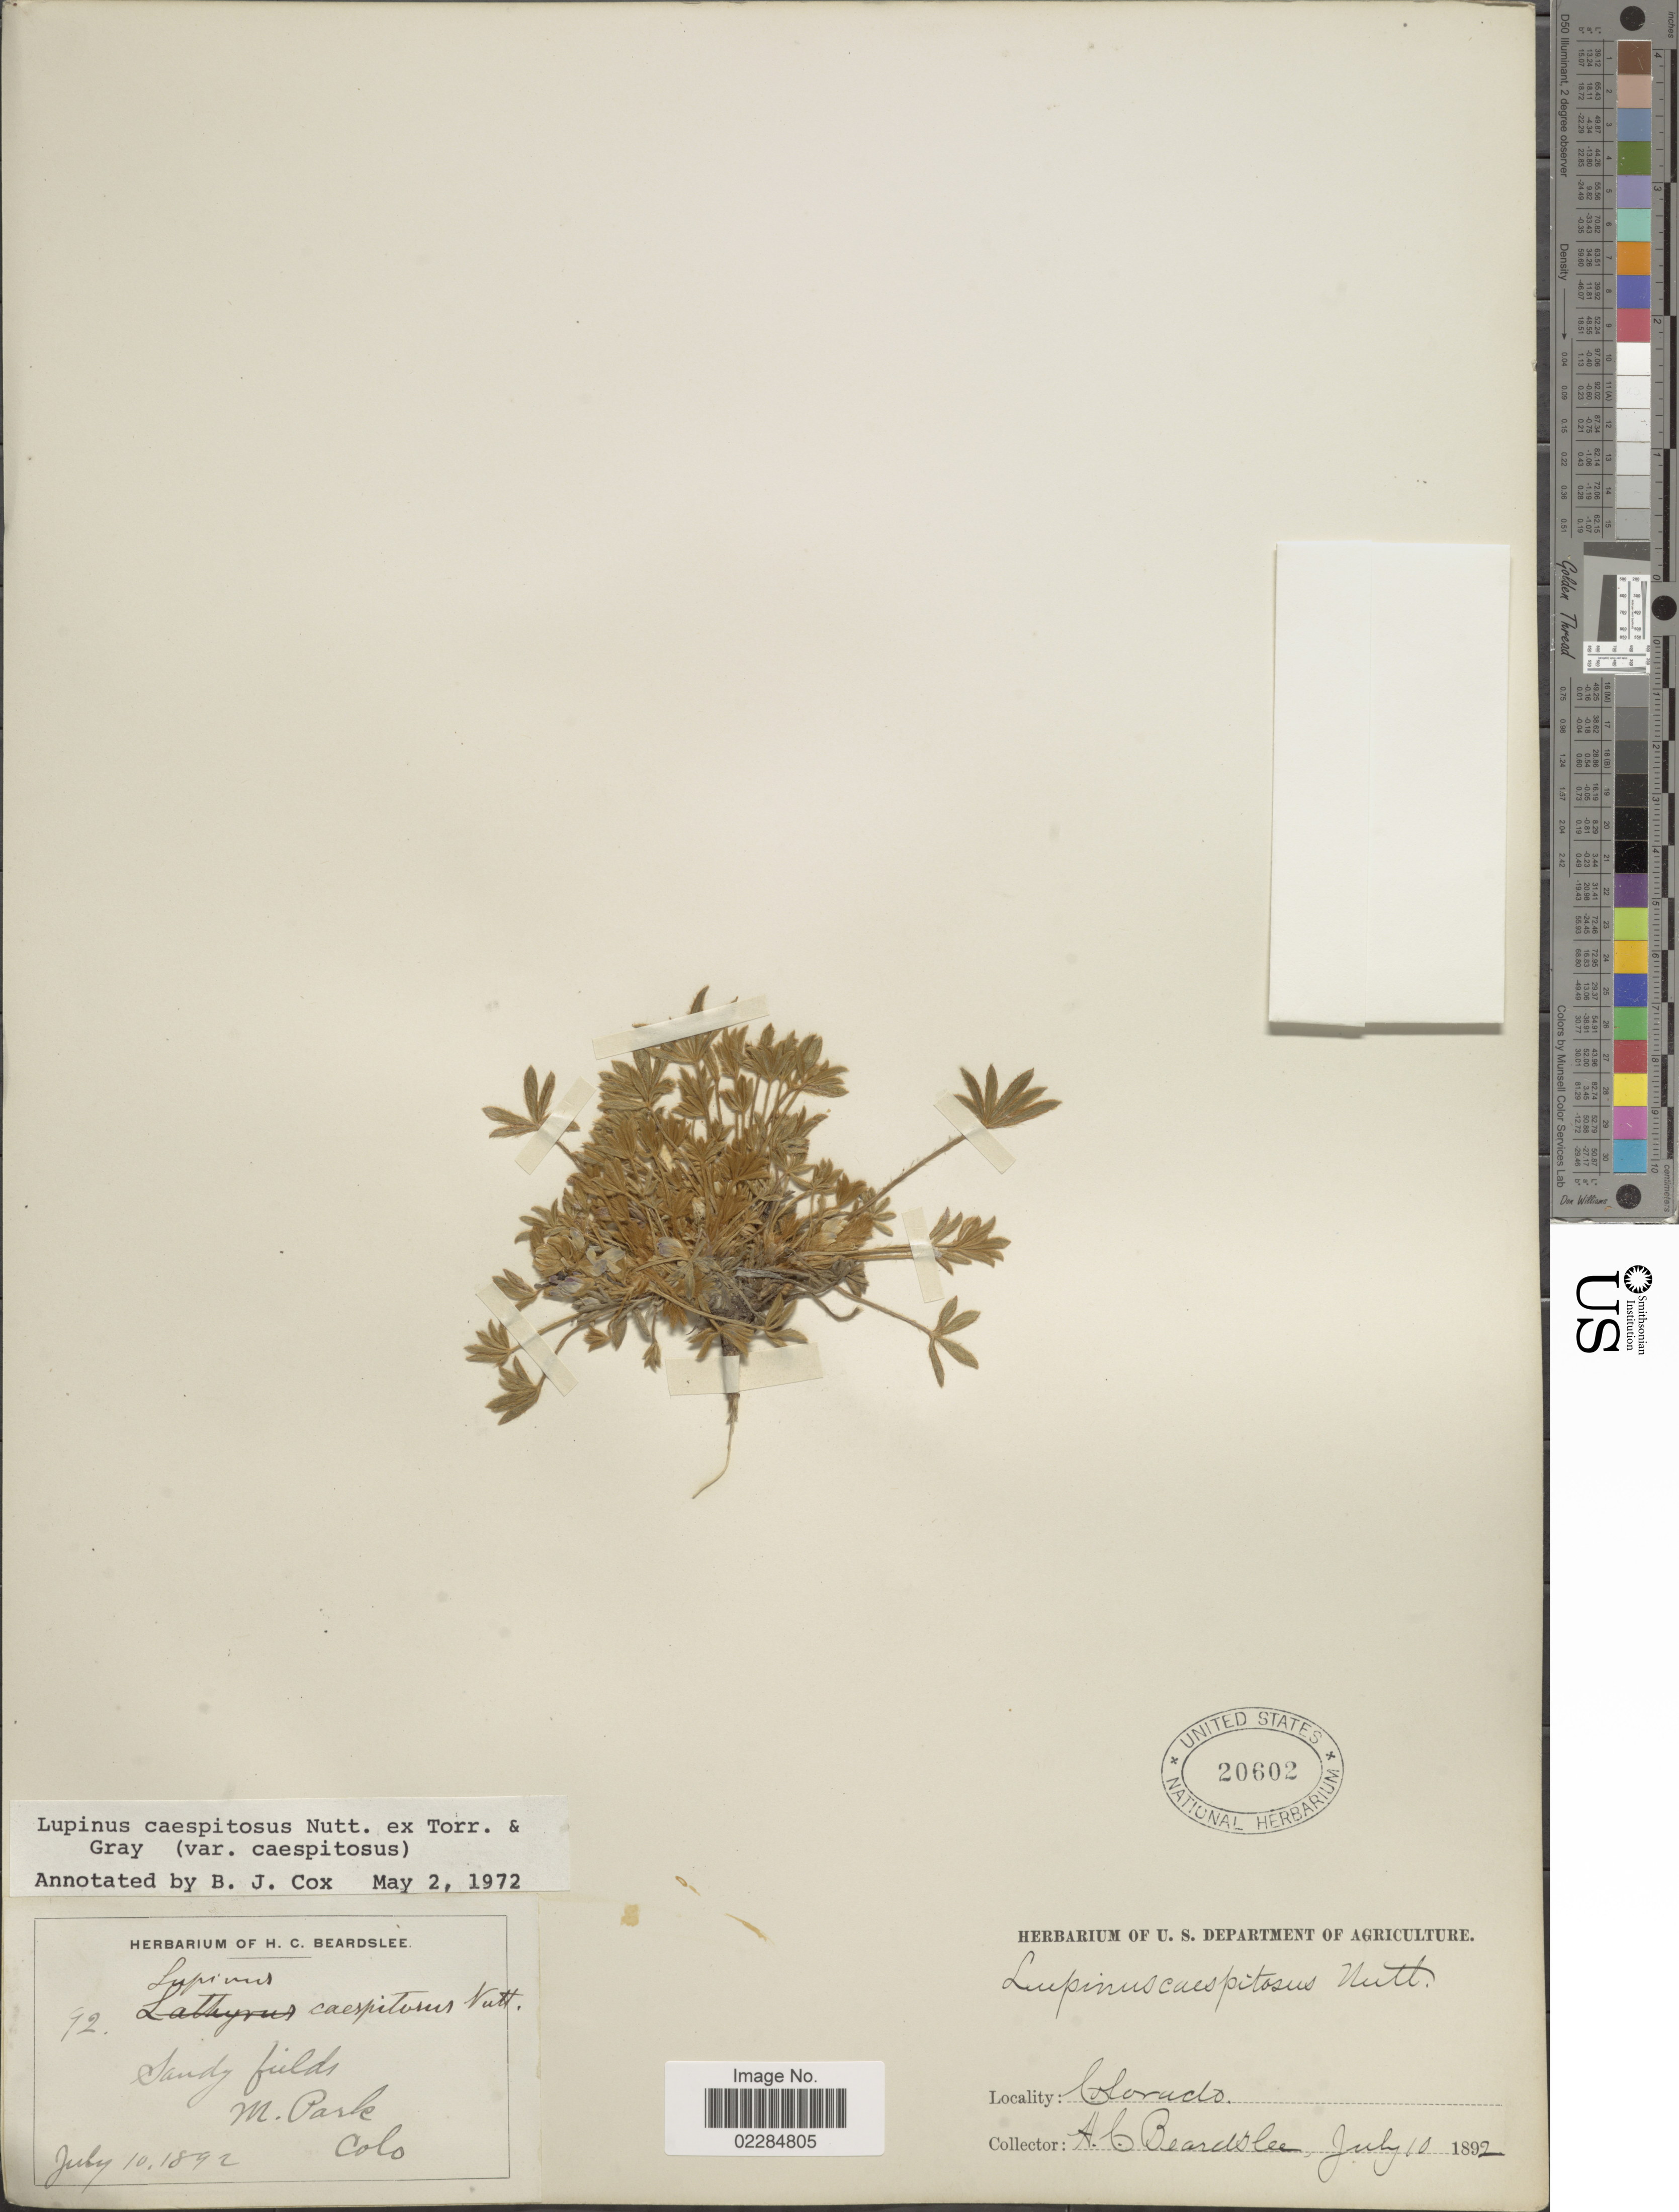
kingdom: Plantae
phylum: Tracheophyta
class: Magnoliopsida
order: Fabales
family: Fabaceae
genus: Lupinus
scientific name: Lupinus caespitosus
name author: Nutt.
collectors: H. Beardslee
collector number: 92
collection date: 1892-07-10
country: United States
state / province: Colorado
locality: Sandy fields, M. Park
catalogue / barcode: US 20602